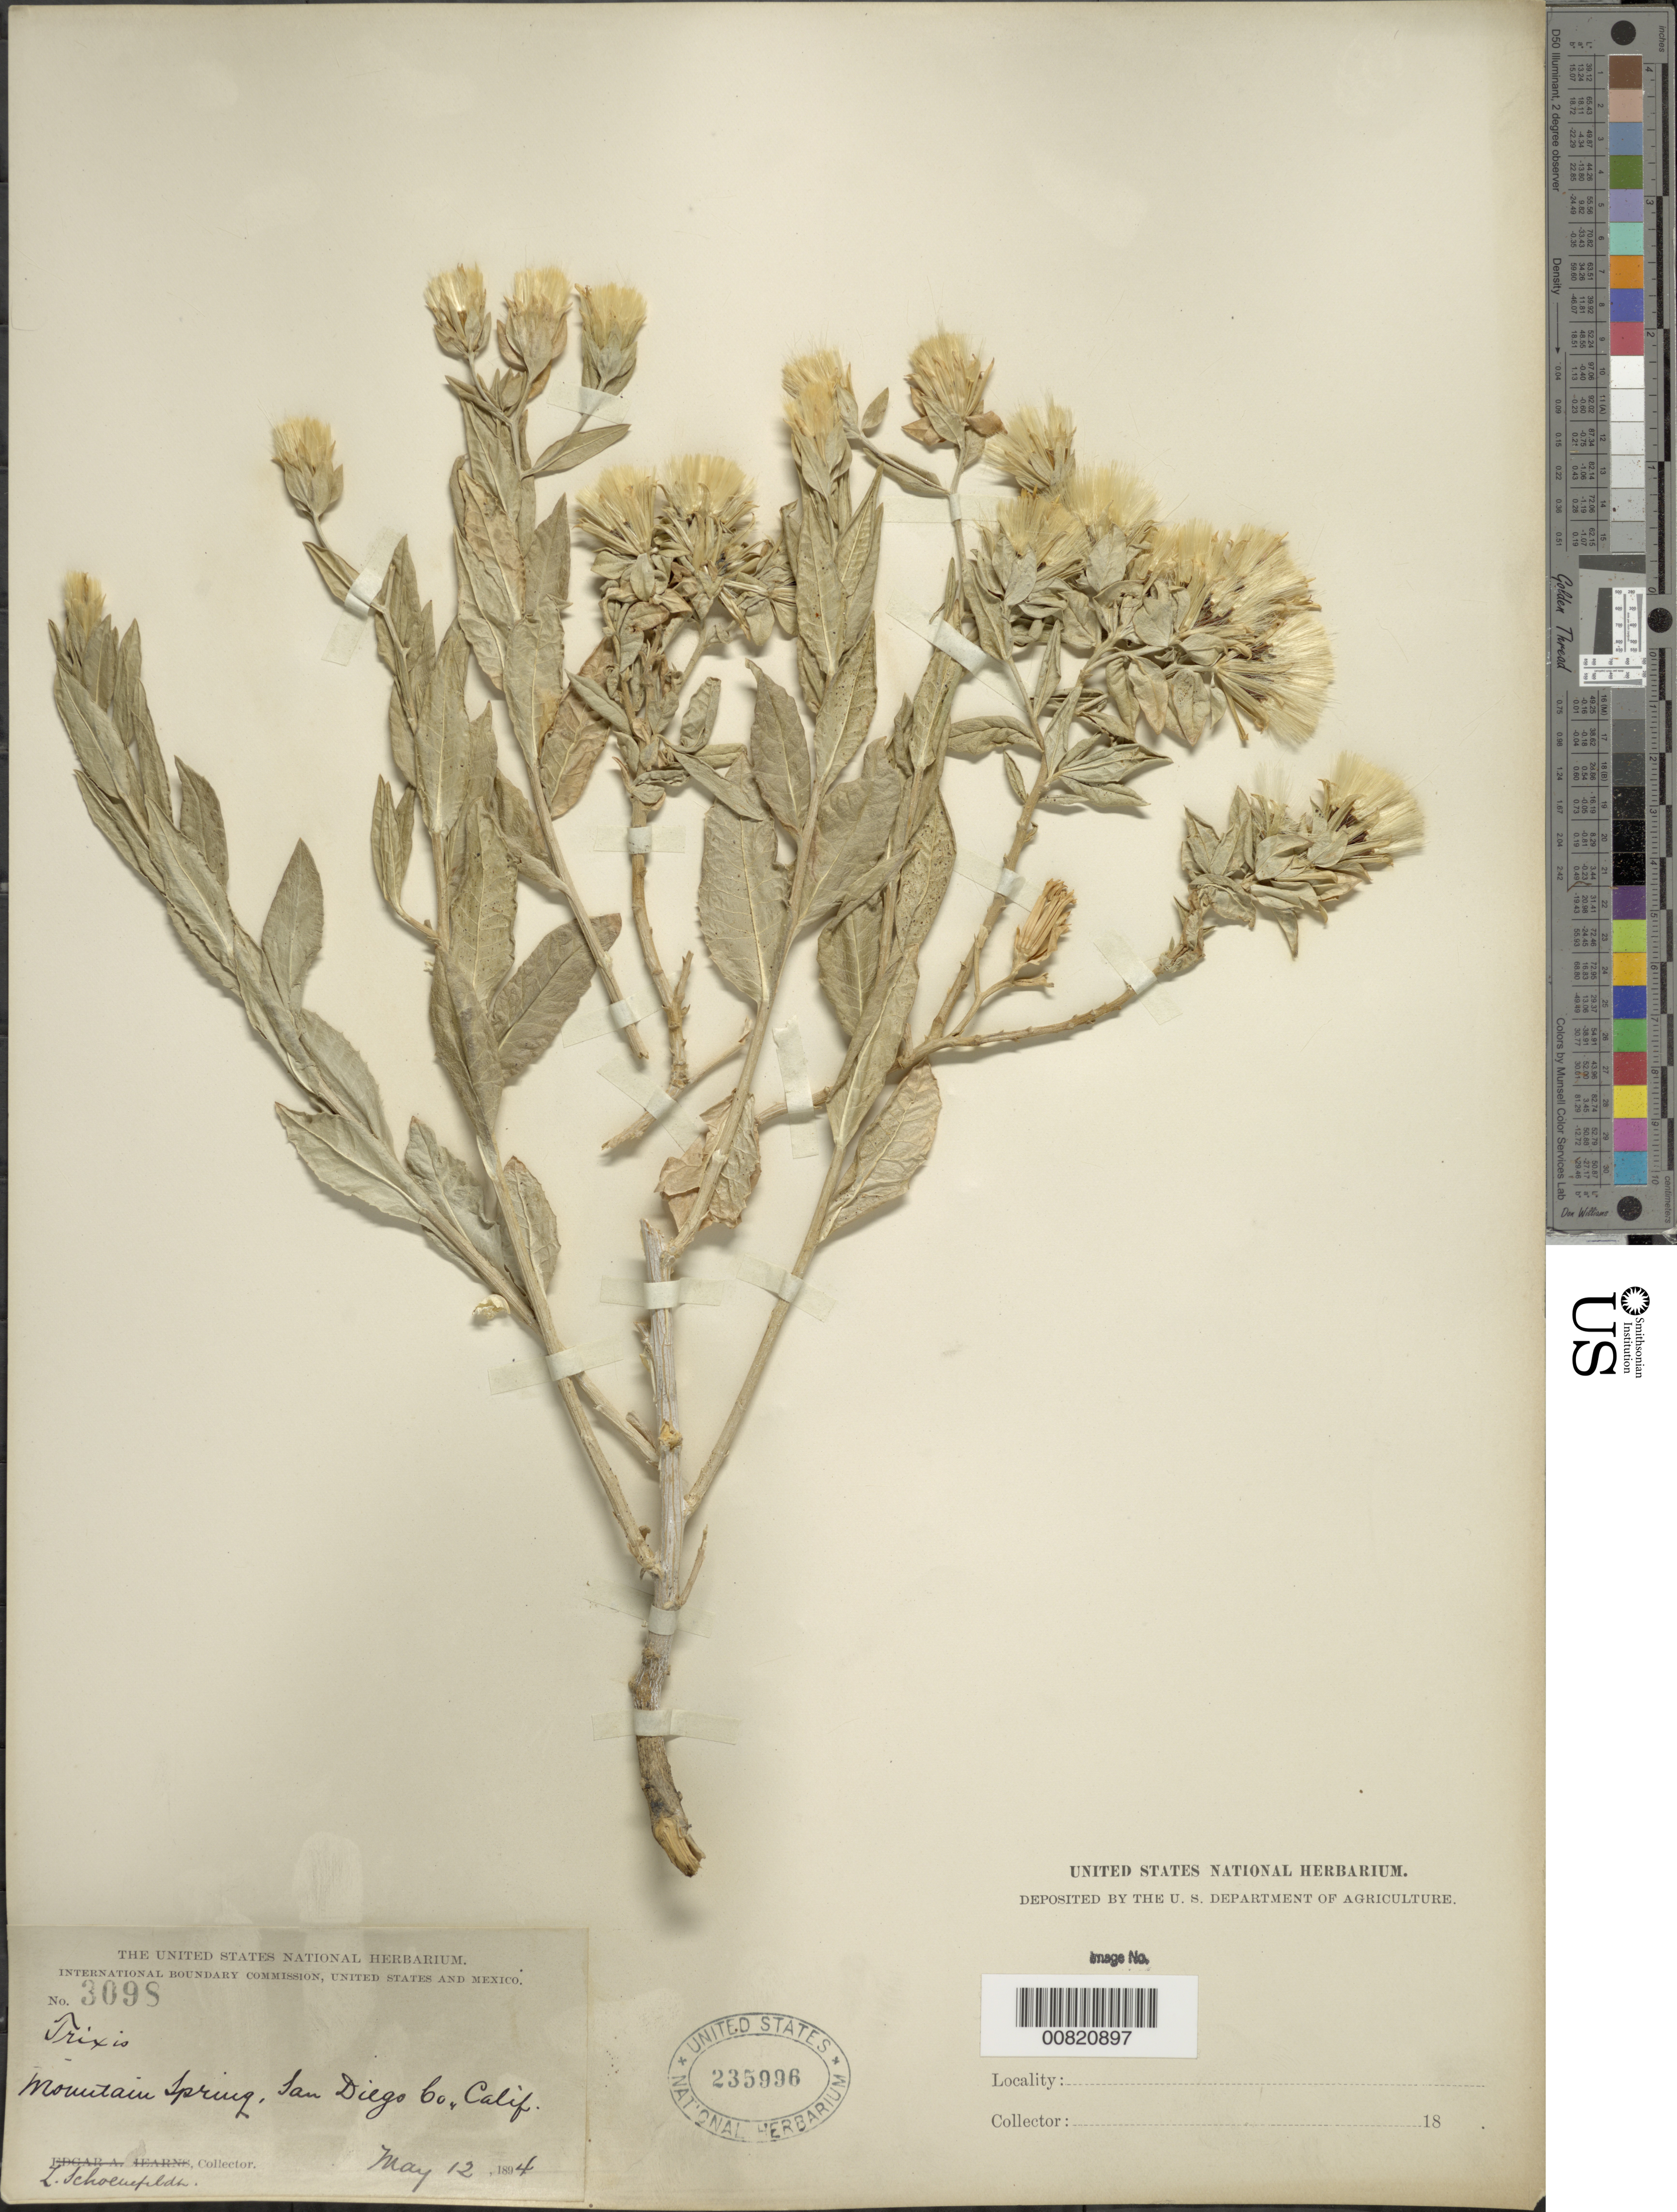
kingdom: Plantae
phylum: Tracheophyta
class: Magnoliopsida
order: Asterales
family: Asteraceae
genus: Trixis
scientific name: Trixis californica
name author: Kellogg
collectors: L. Schoeuefeldt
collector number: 3098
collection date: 1894-05-12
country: United States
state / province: California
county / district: San Diego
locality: Mountain Spring, San Diego Co., Calif.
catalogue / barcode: US 235996